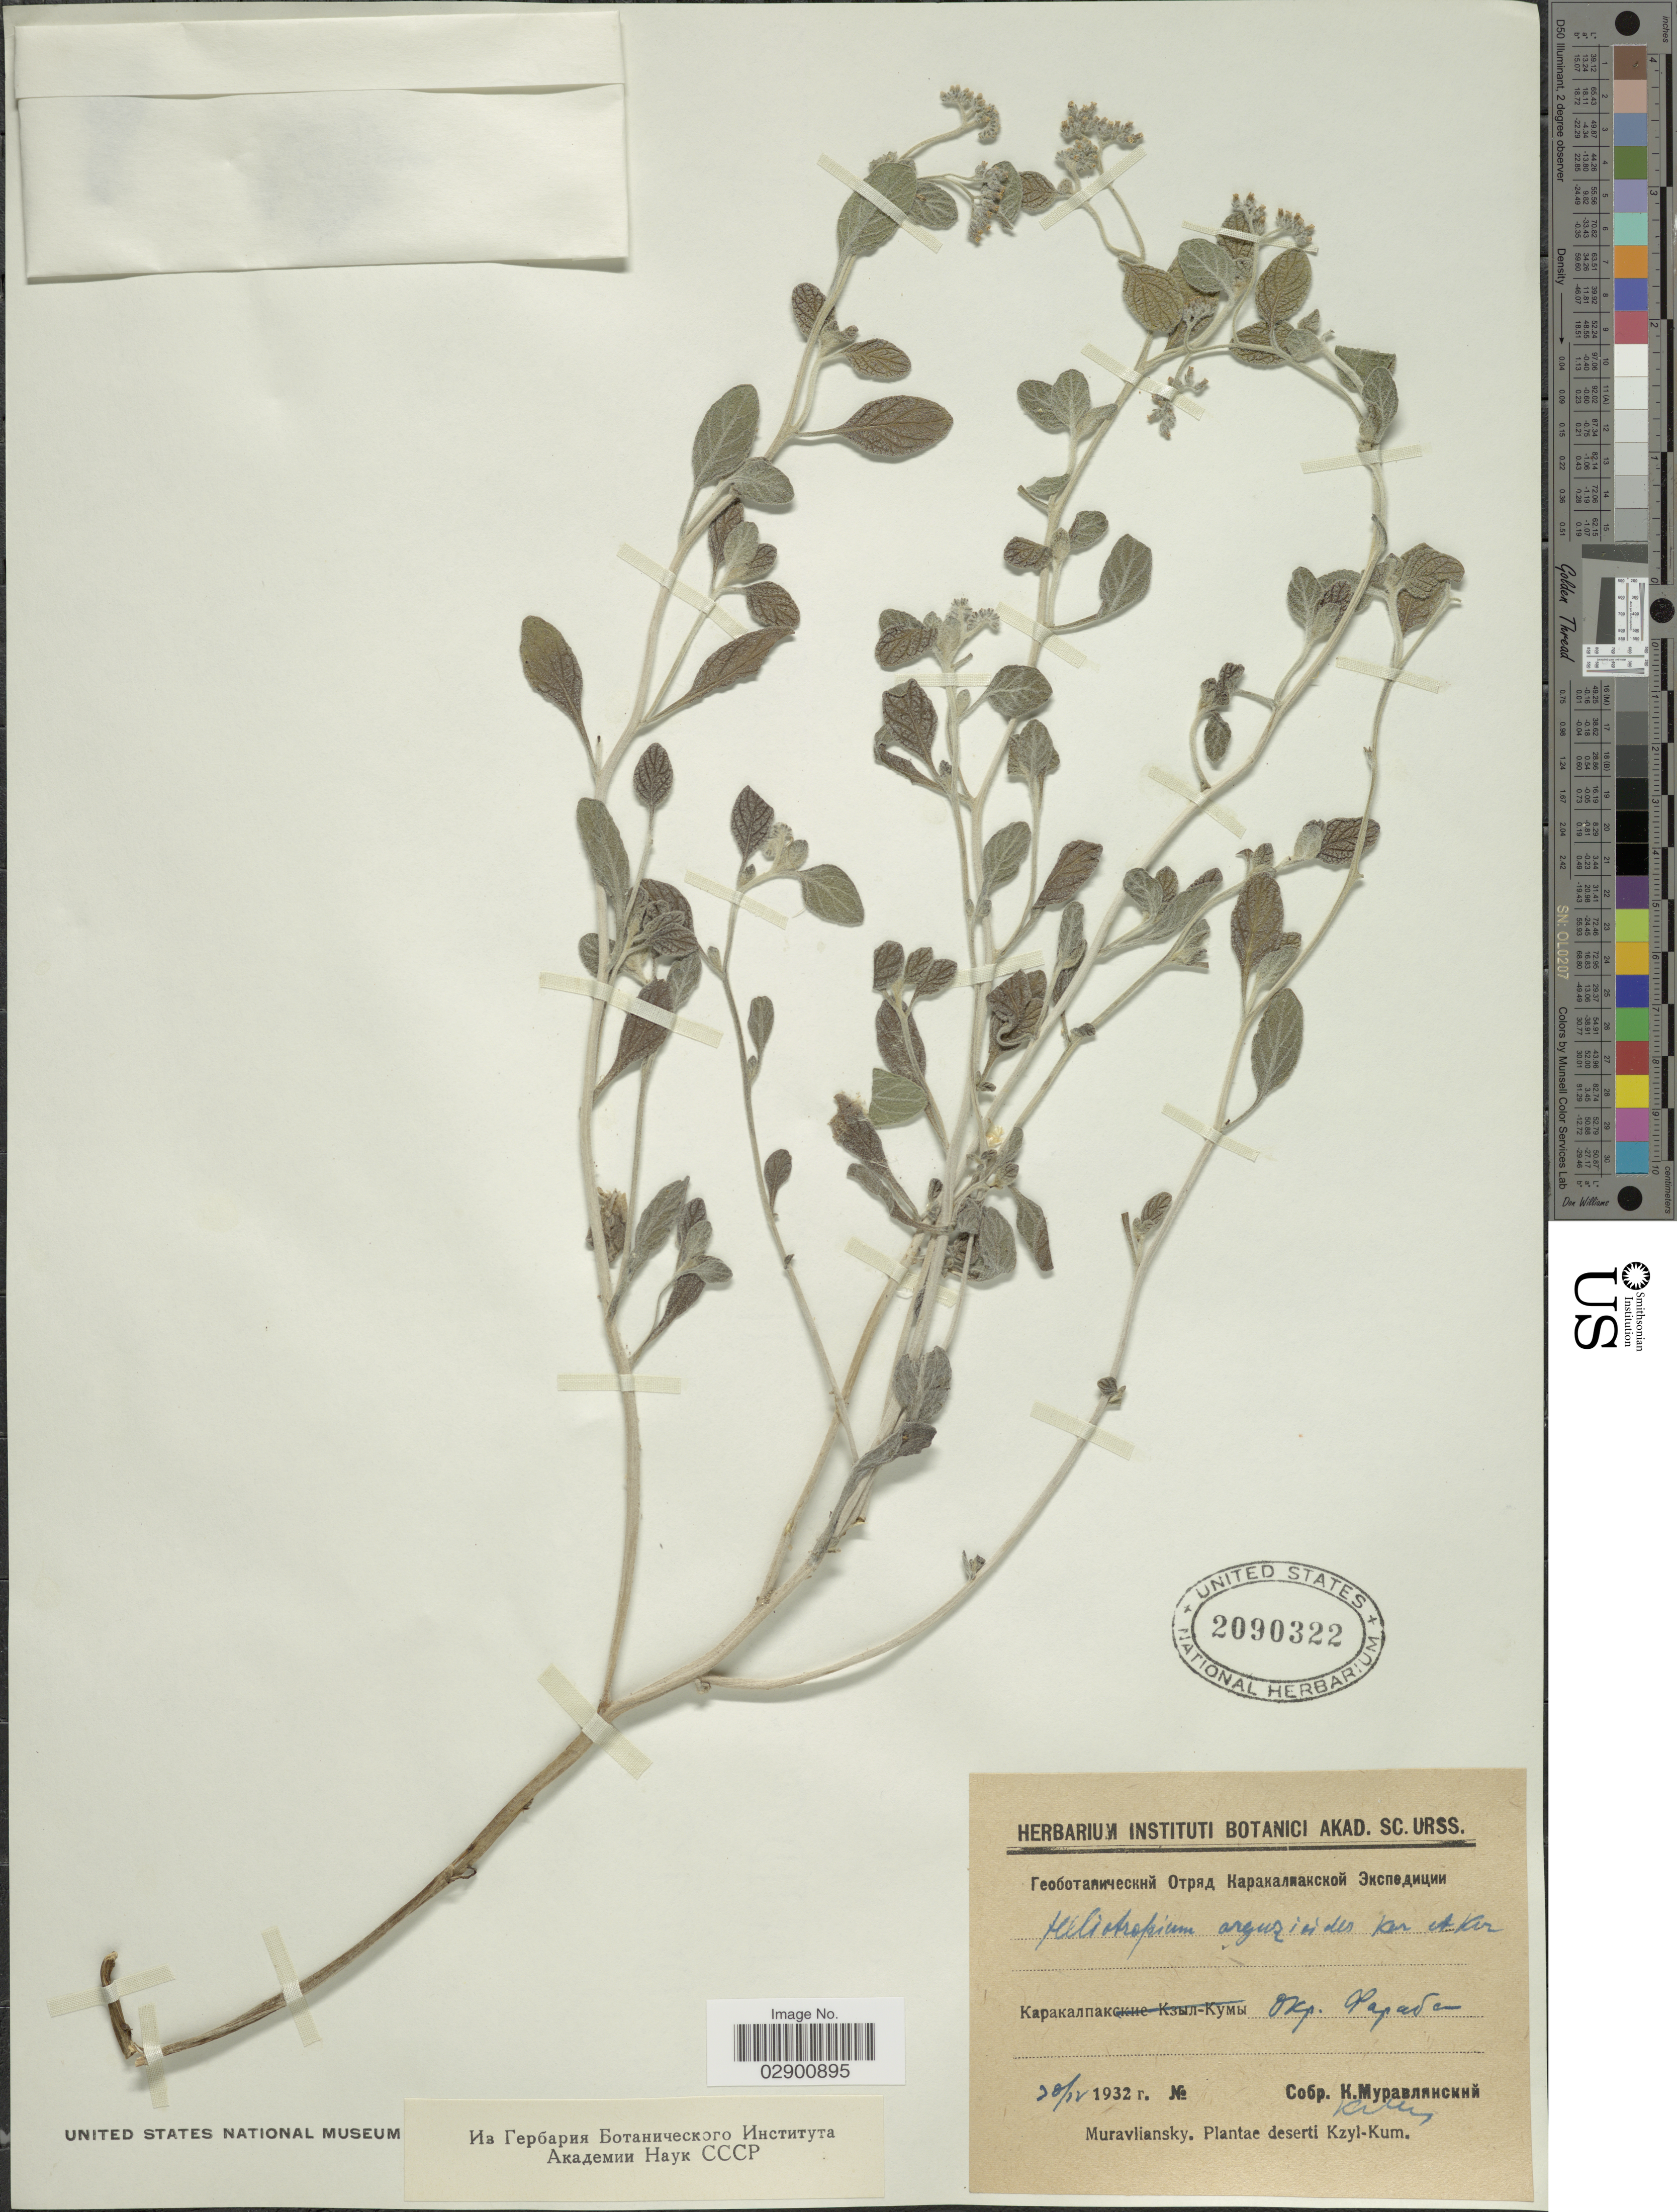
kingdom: Plantae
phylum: Tracheophyta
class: Magnoliopsida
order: Boraginales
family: Heliotropiaceae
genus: Heliotropium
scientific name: Heliotropium arguzioides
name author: Kar. & Kir.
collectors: X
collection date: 1932-04-30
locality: X, Deserti Kzyl-Kum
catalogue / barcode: US 2090322